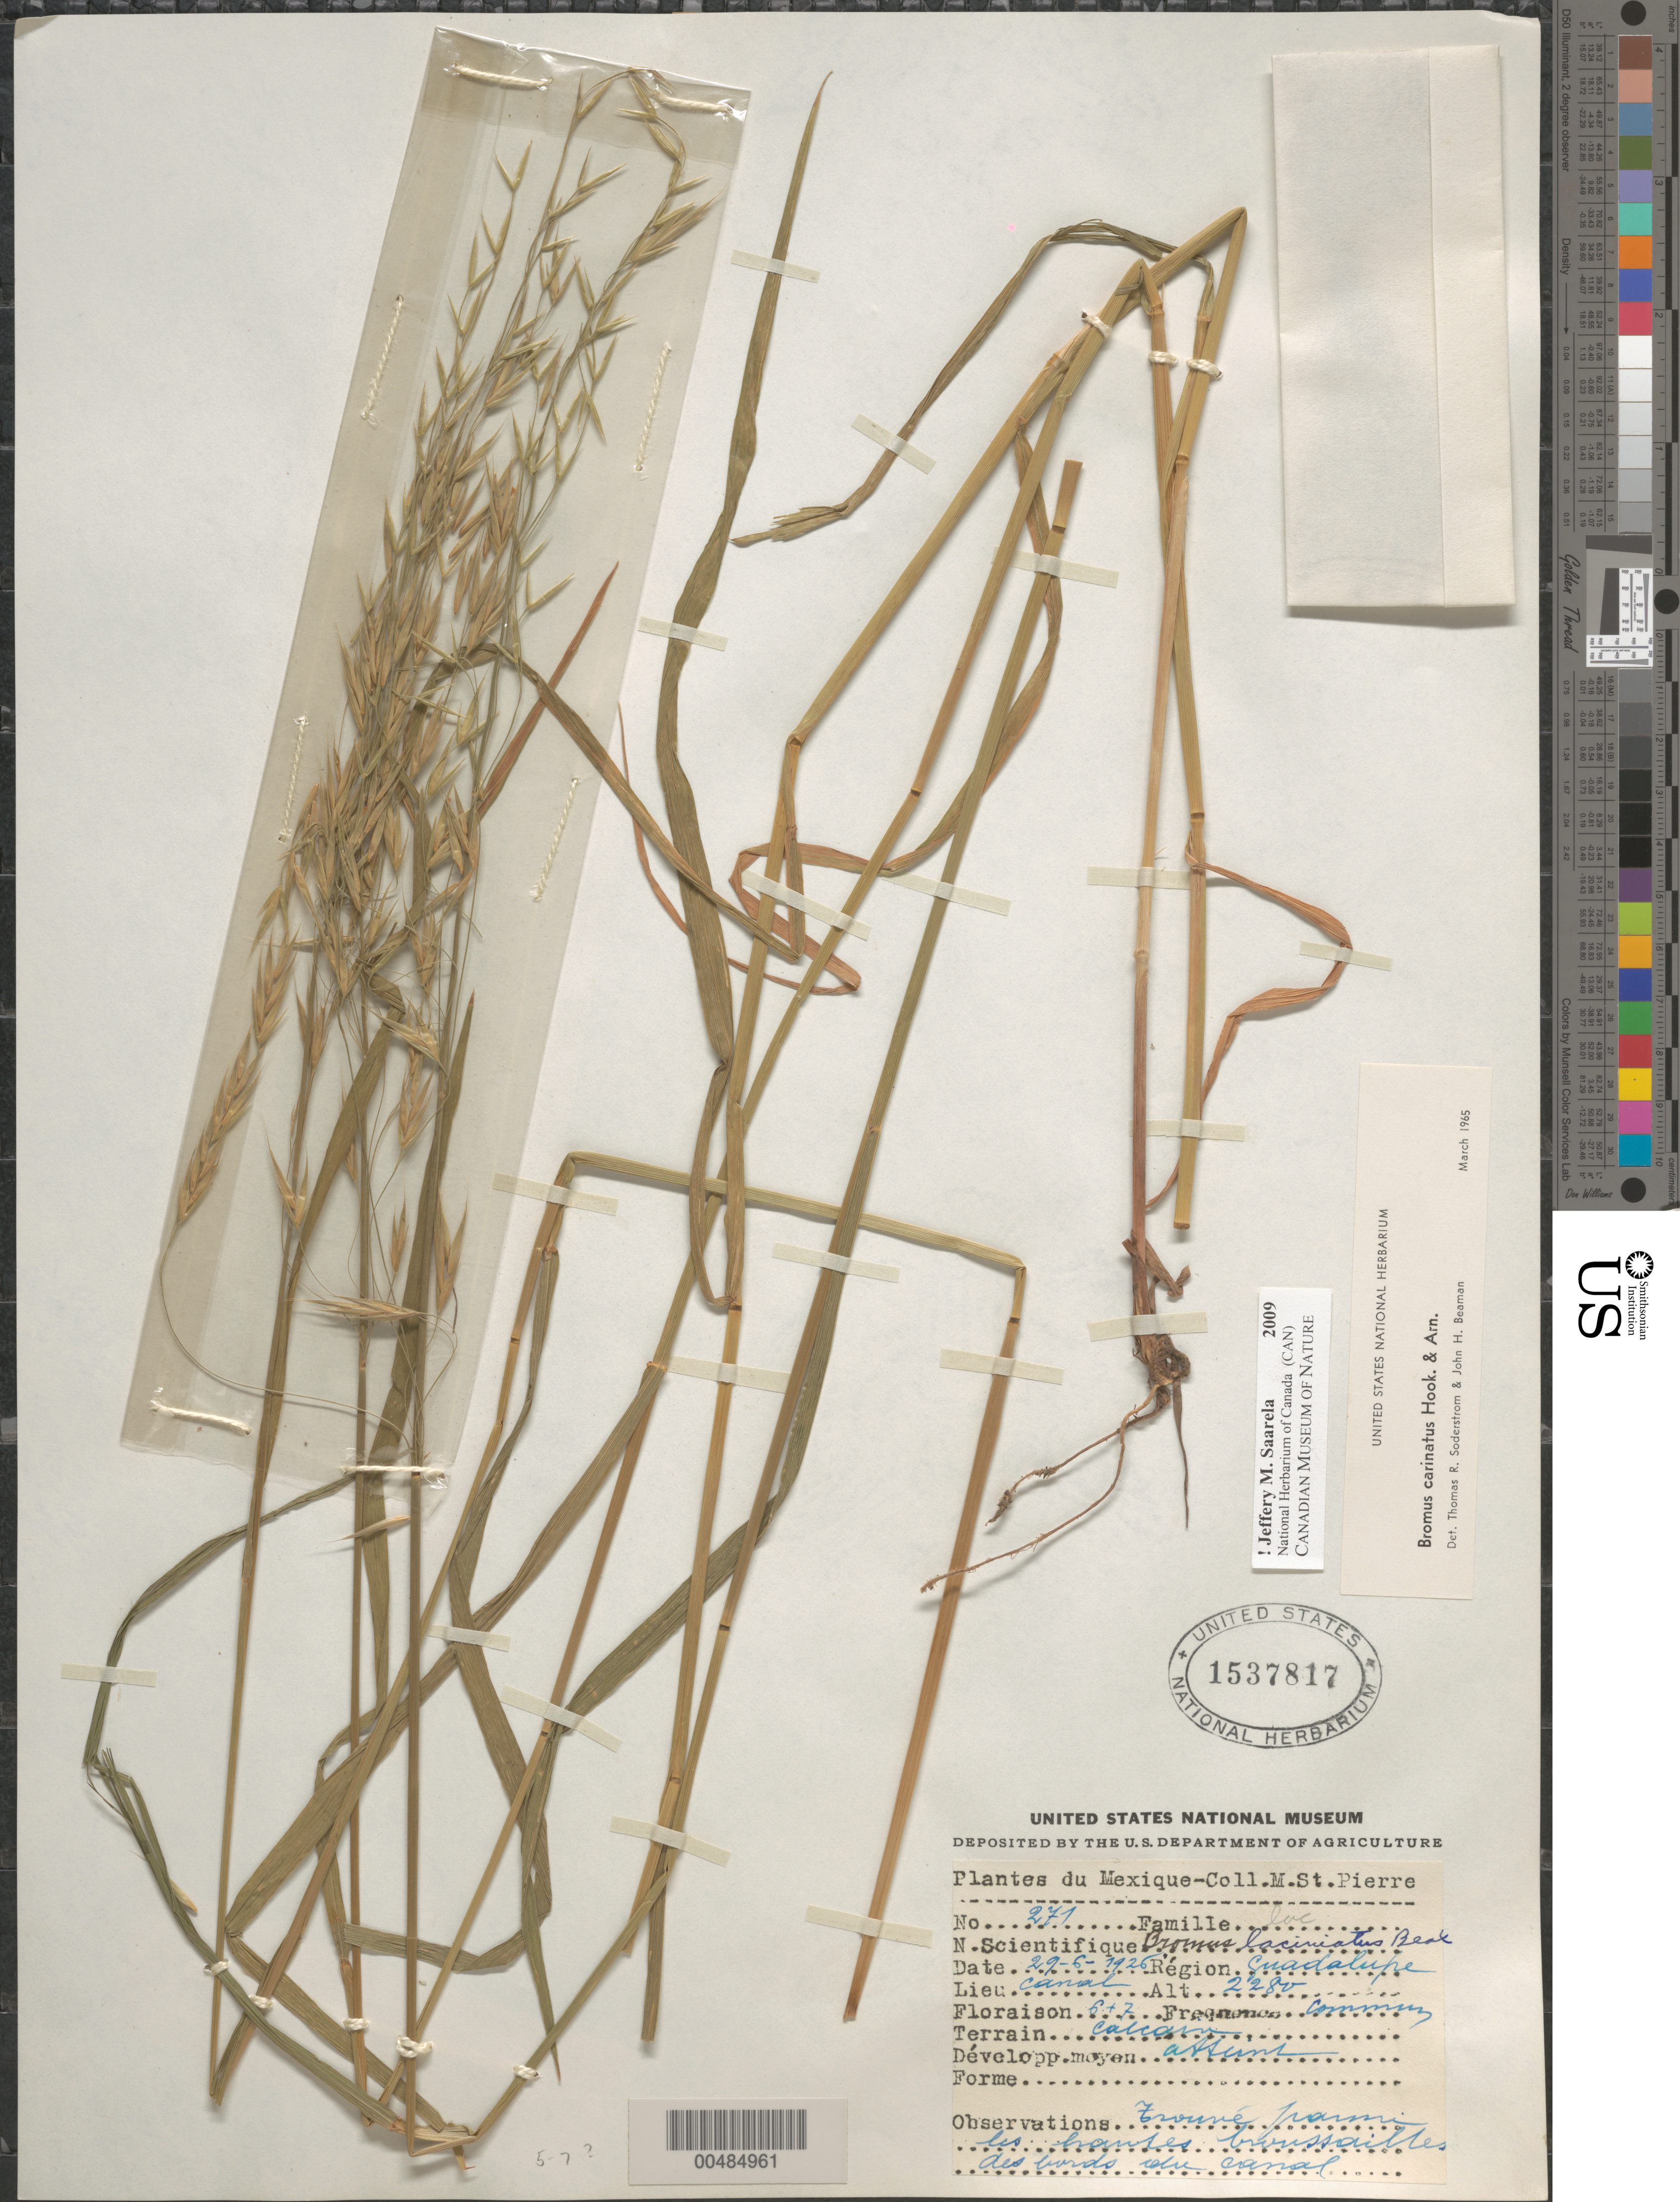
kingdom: Plantae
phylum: Tracheophyta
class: Liliopsida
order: Poales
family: Poaceae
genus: Bromus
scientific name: Bromus carinatus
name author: Hook. & Arn.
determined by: Soderstrom, T. R.; Beaman, J. H.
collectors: M. Saint-Pierre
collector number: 271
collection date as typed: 29 Jun 1926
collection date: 1926-06-29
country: Mexico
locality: GCuadalupe, canal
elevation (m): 2280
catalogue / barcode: US 1537817